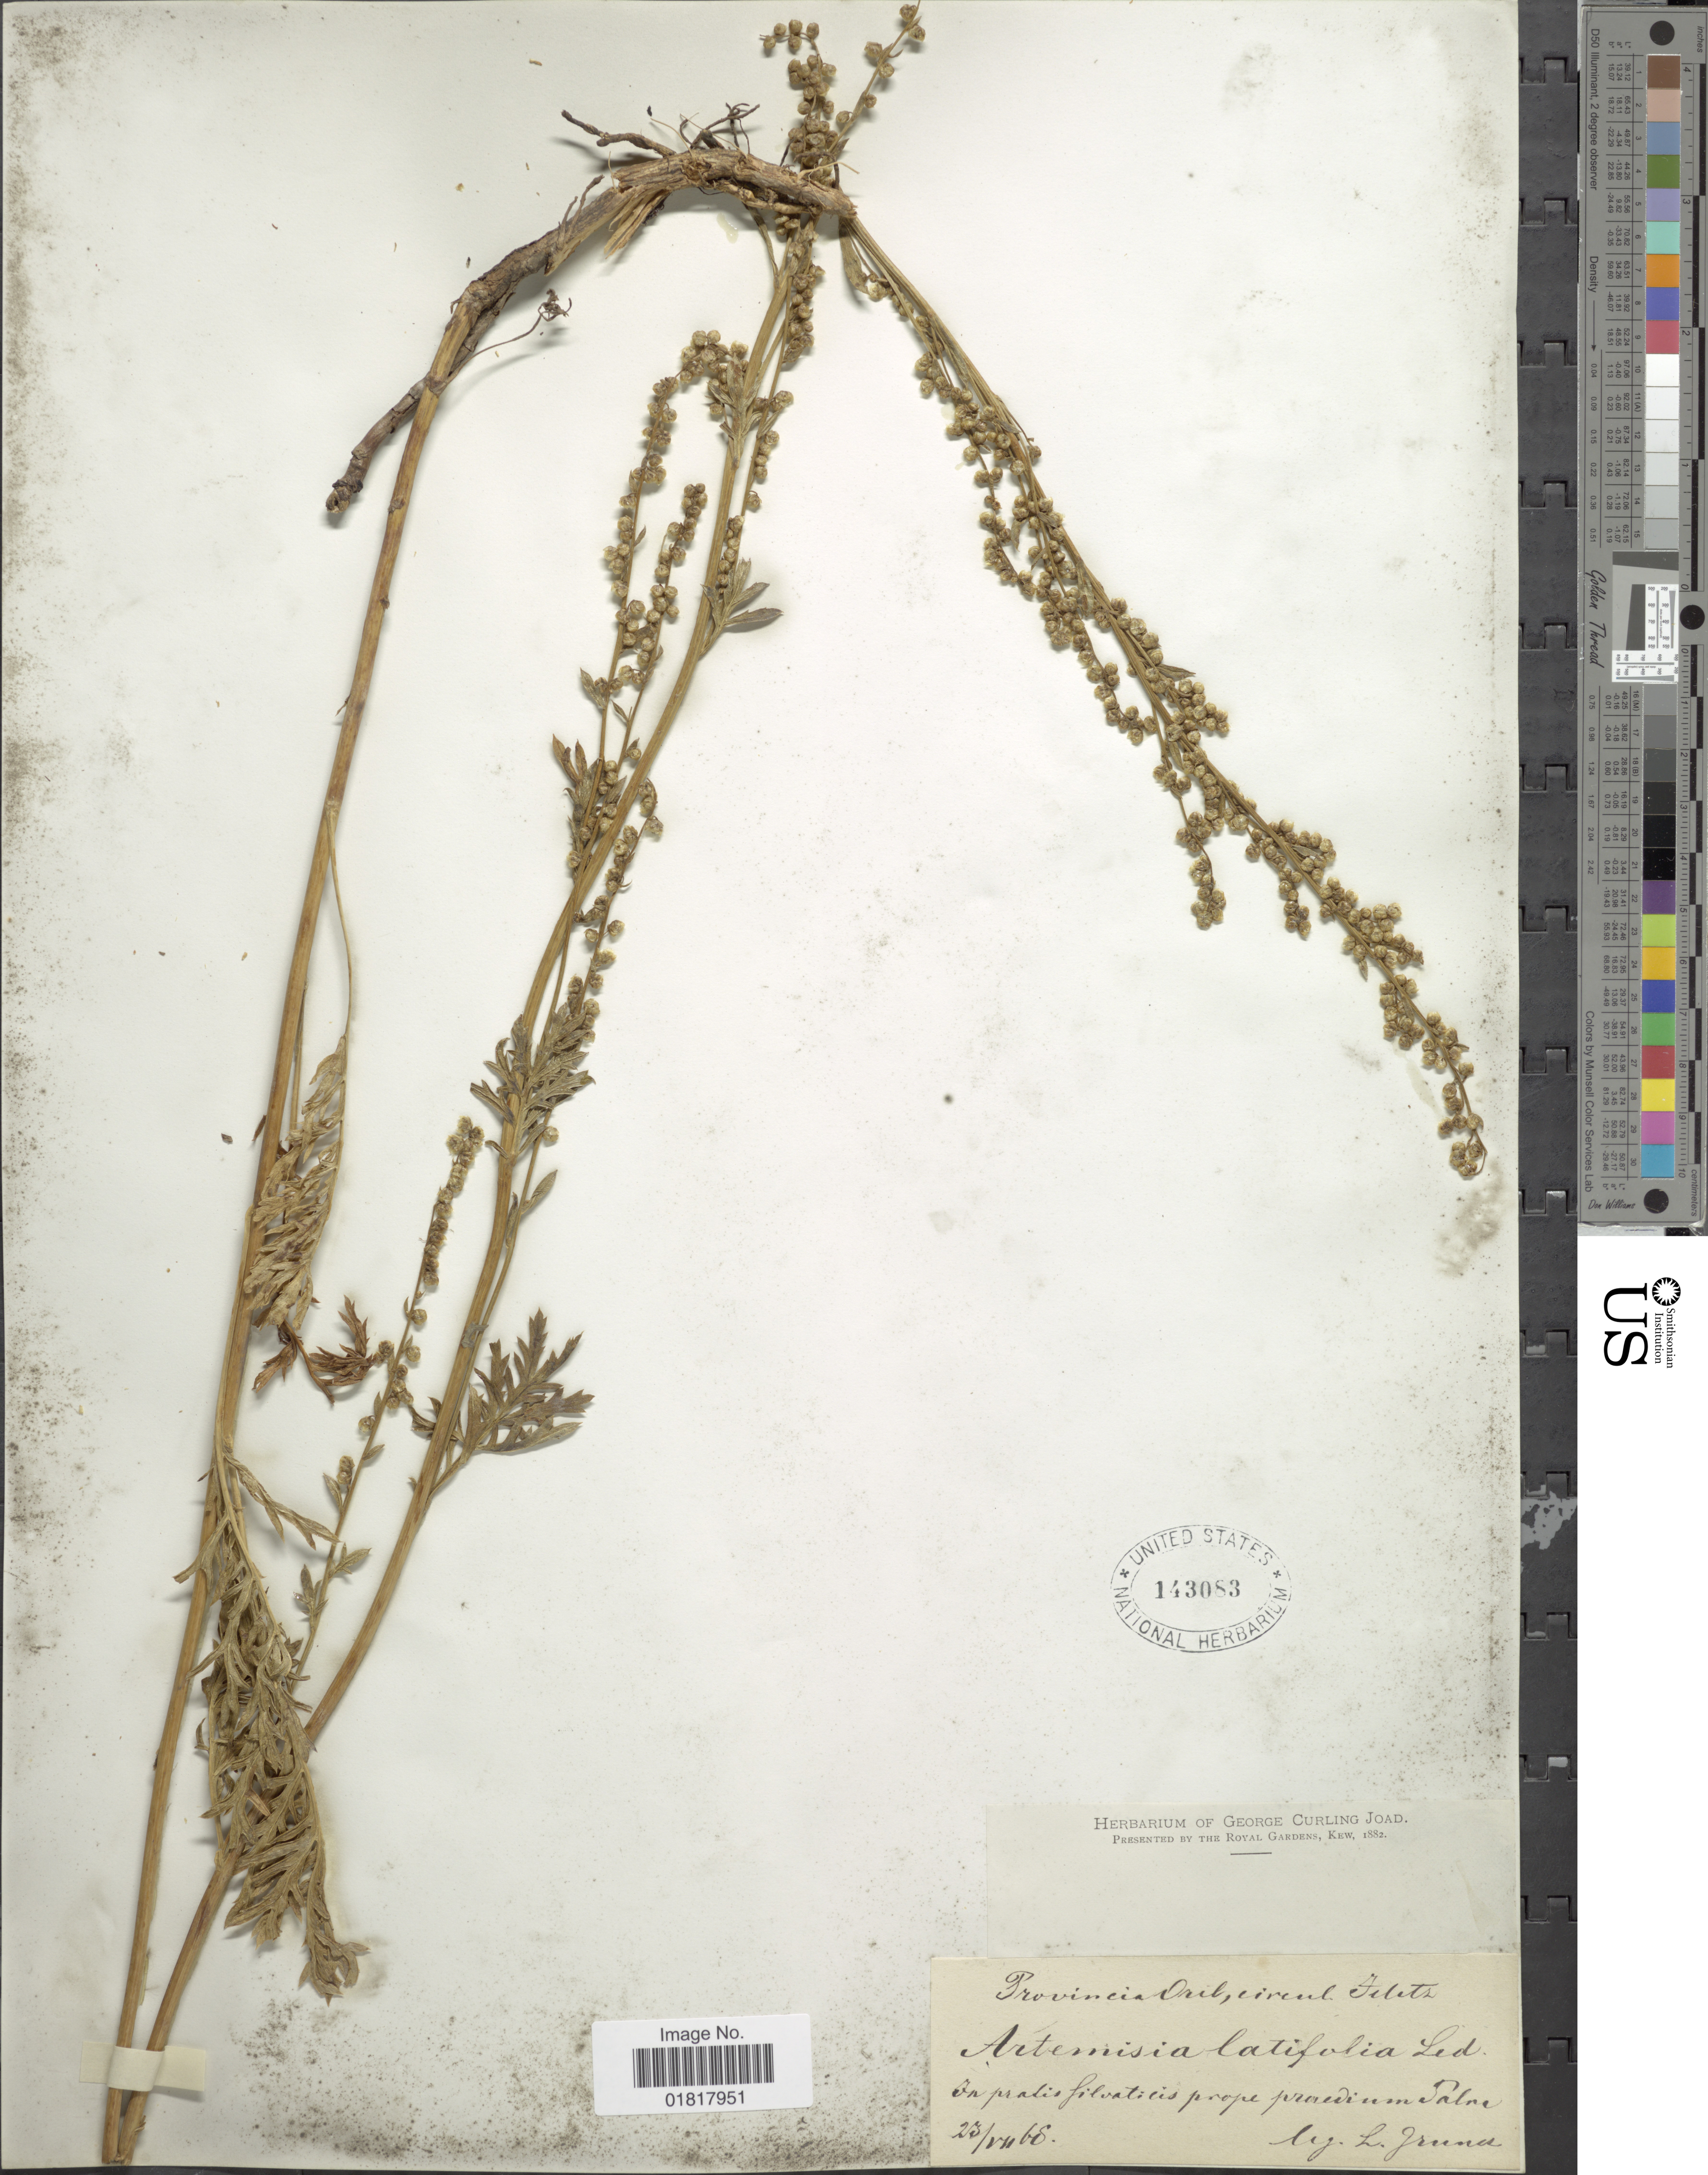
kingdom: Plantae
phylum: Tracheophyta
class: Magnoliopsida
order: Asterales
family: Asteraceae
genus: Artemisia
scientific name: Artemisia latifolia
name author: Ledeb.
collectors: L. Jrunes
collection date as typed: Transcribed d/m/y: 23/7/68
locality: Provincia Oril, circul Feletz, in pratis filvaticis prope pravium Salva [interpreted]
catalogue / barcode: US 143083